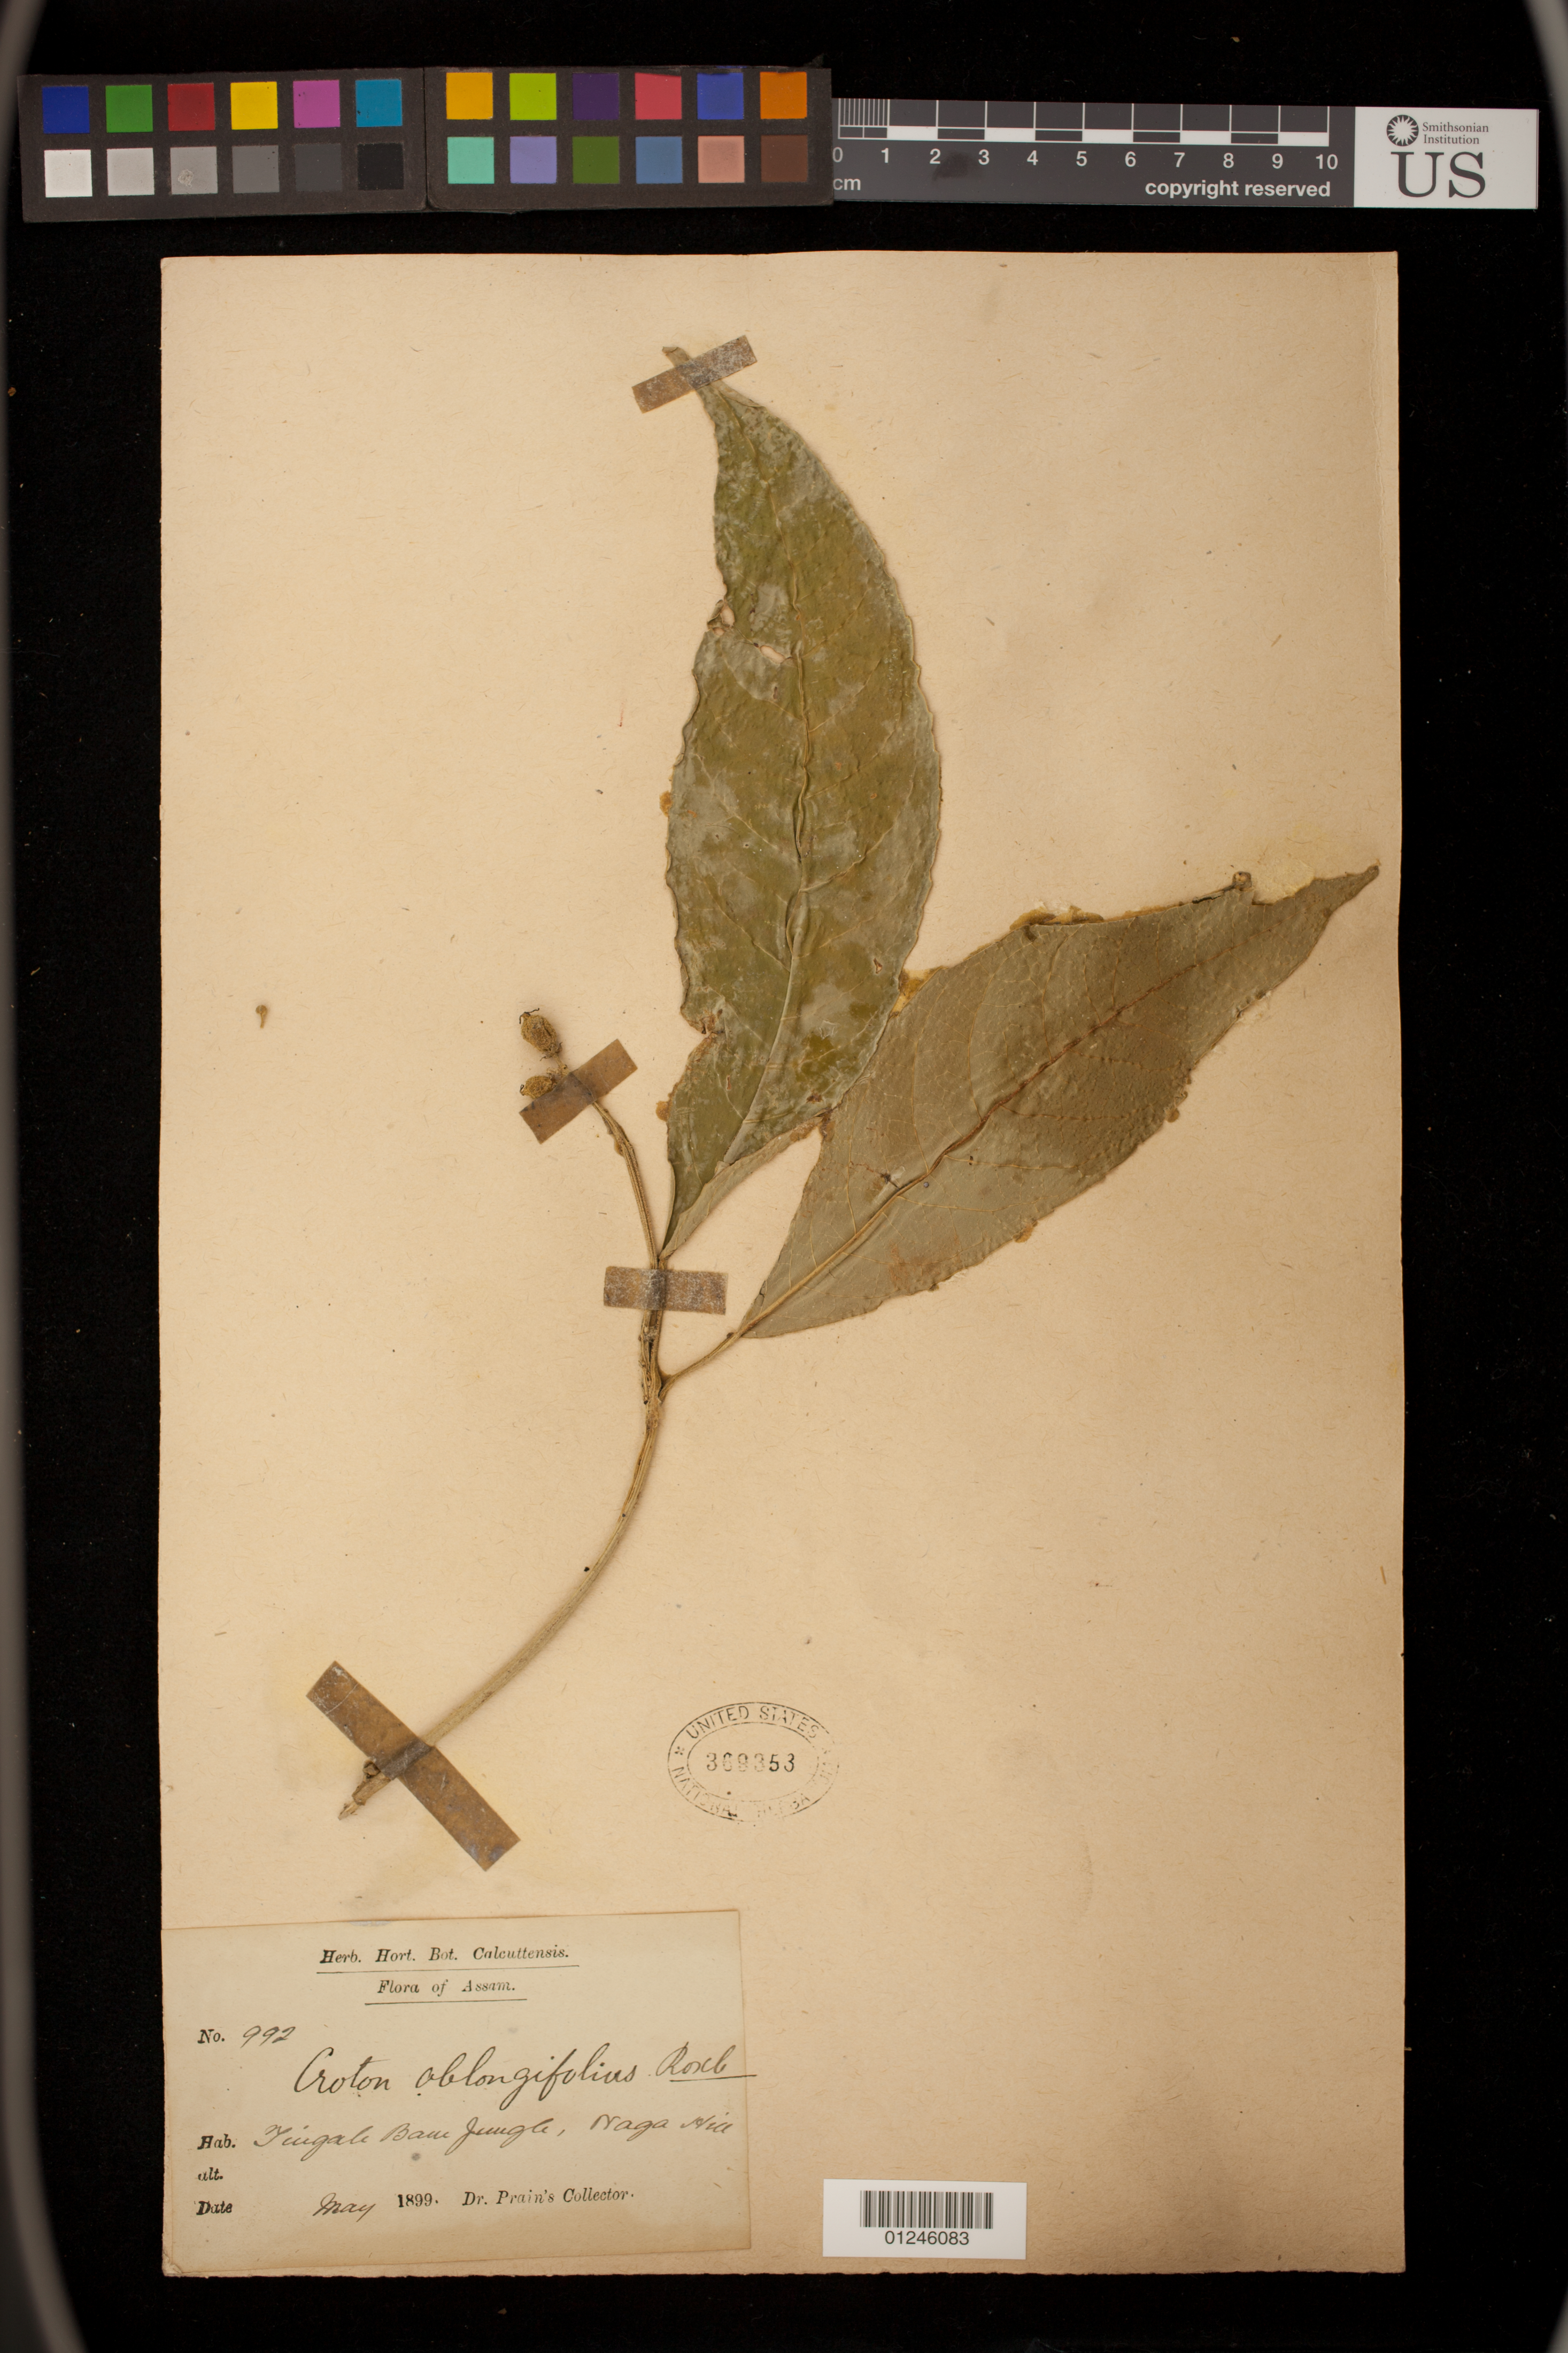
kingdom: Plantae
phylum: Tracheophyta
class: Magnoliopsida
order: Malpighiales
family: Euphorbiaceae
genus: Croton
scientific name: Croton oblongifolius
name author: Roxb.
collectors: Dr. Prain's collector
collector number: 992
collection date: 1899-05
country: Thailand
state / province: Chiang Rai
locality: Tuigale Bam Jungle, Naga Hill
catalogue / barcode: US 369353